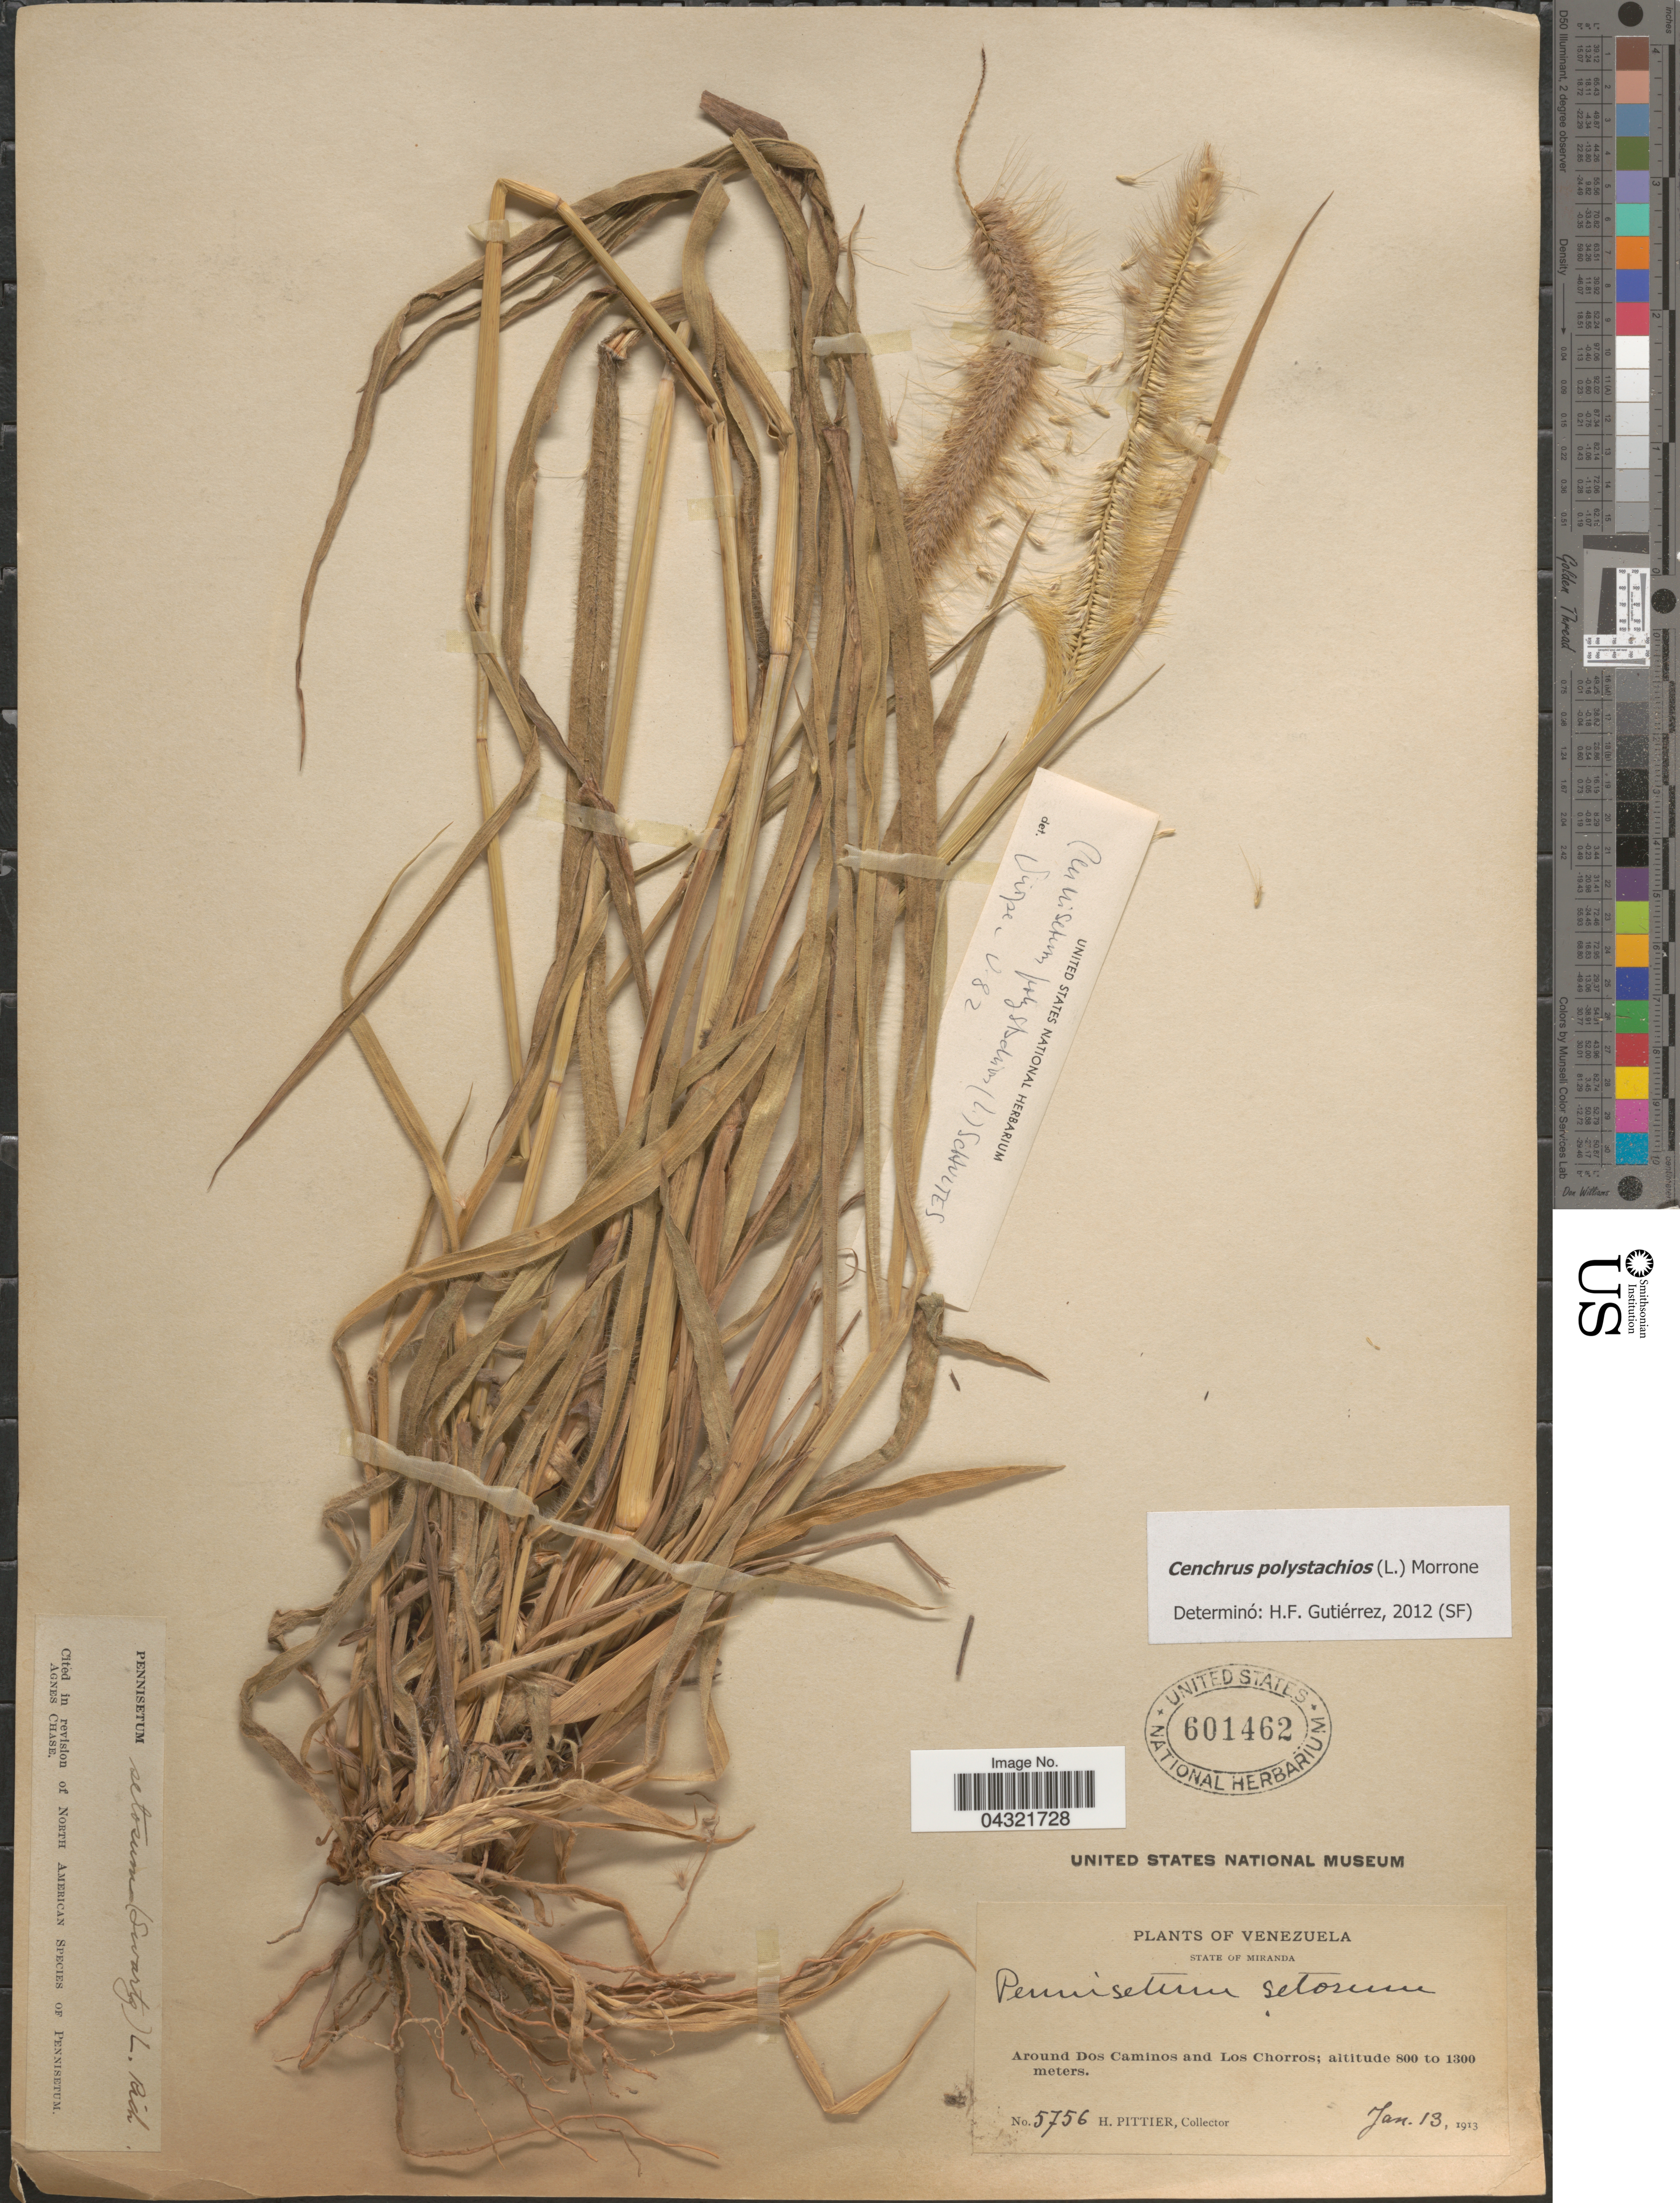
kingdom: Plantae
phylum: Tracheophyta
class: Liliopsida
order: Poales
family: Poaceae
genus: Cenchrus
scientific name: Cenchrus polystachios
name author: (L.) Morrone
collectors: H. F. Pittier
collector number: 5756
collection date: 1913-01-13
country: Venezuela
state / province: Miranda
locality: Around Dos Caminos and Los Chorros.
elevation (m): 800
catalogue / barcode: US 601462